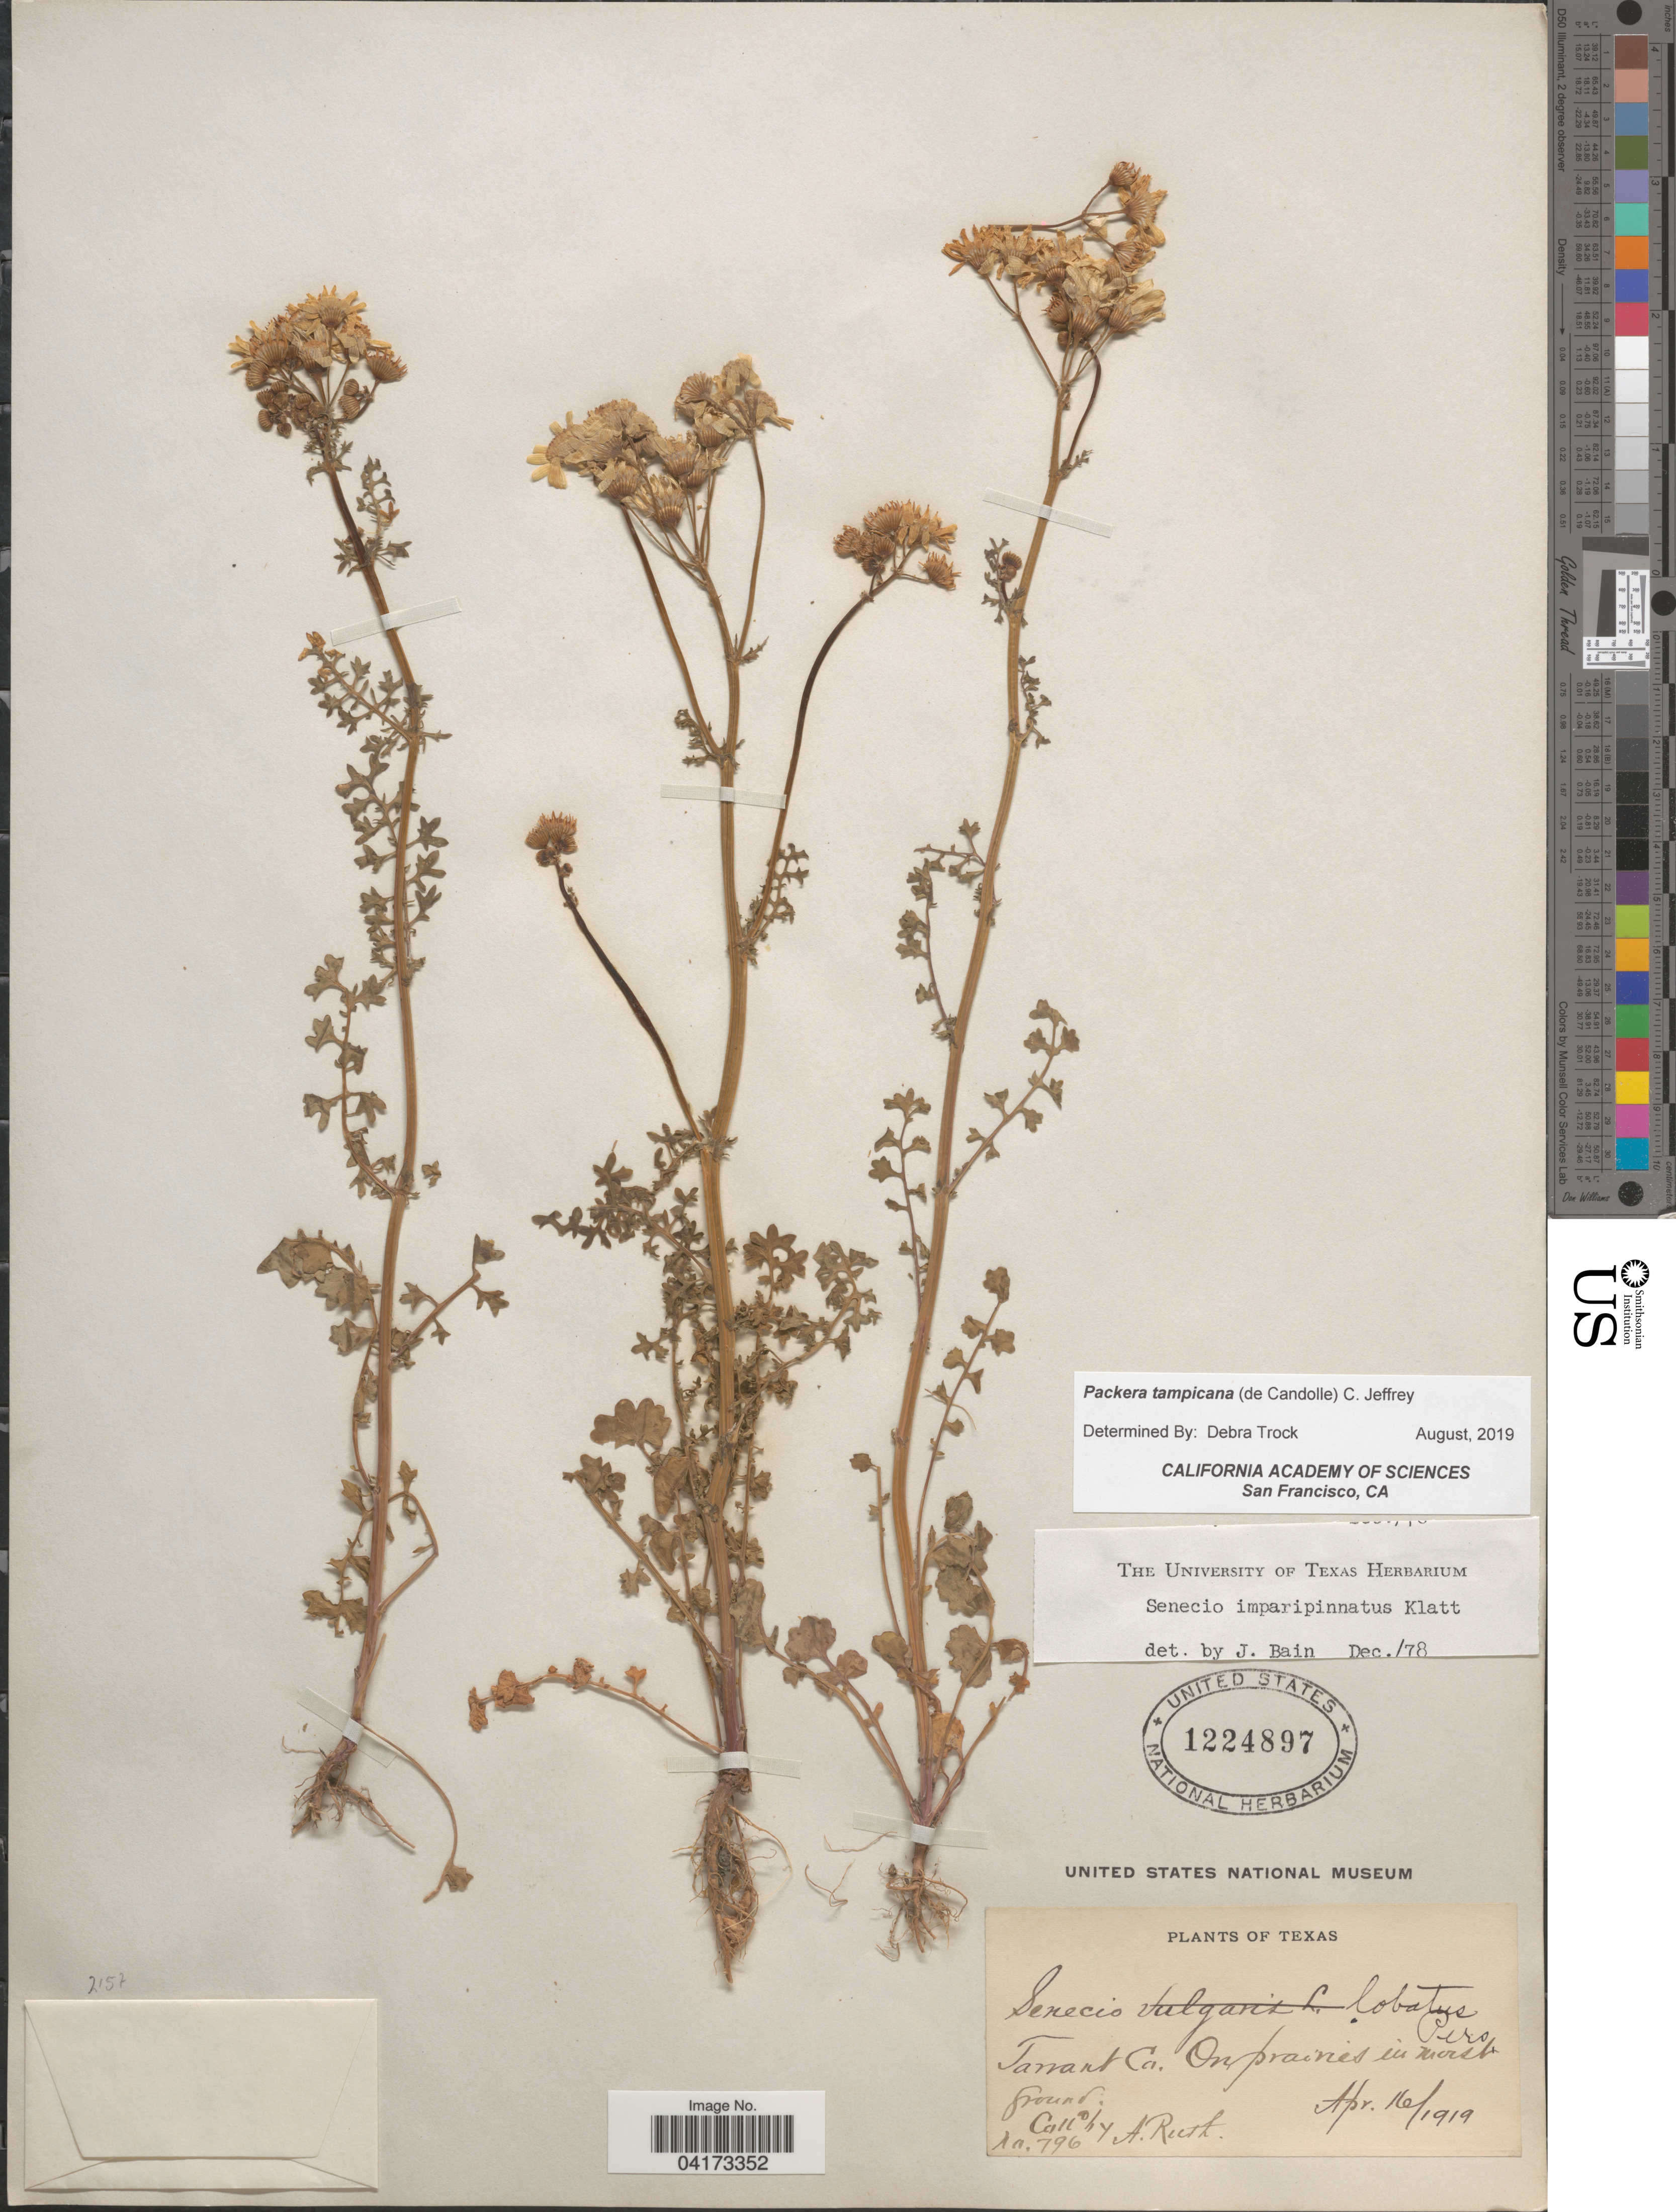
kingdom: Plantae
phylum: Tracheophyta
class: Magnoliopsida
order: Asterales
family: Asteraceae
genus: Packera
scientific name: Packera tampicana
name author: (DC.) C. Jeffrey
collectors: A. Ruth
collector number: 796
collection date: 1919-04-16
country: United States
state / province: Texas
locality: Tarrant Co.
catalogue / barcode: US 1224897